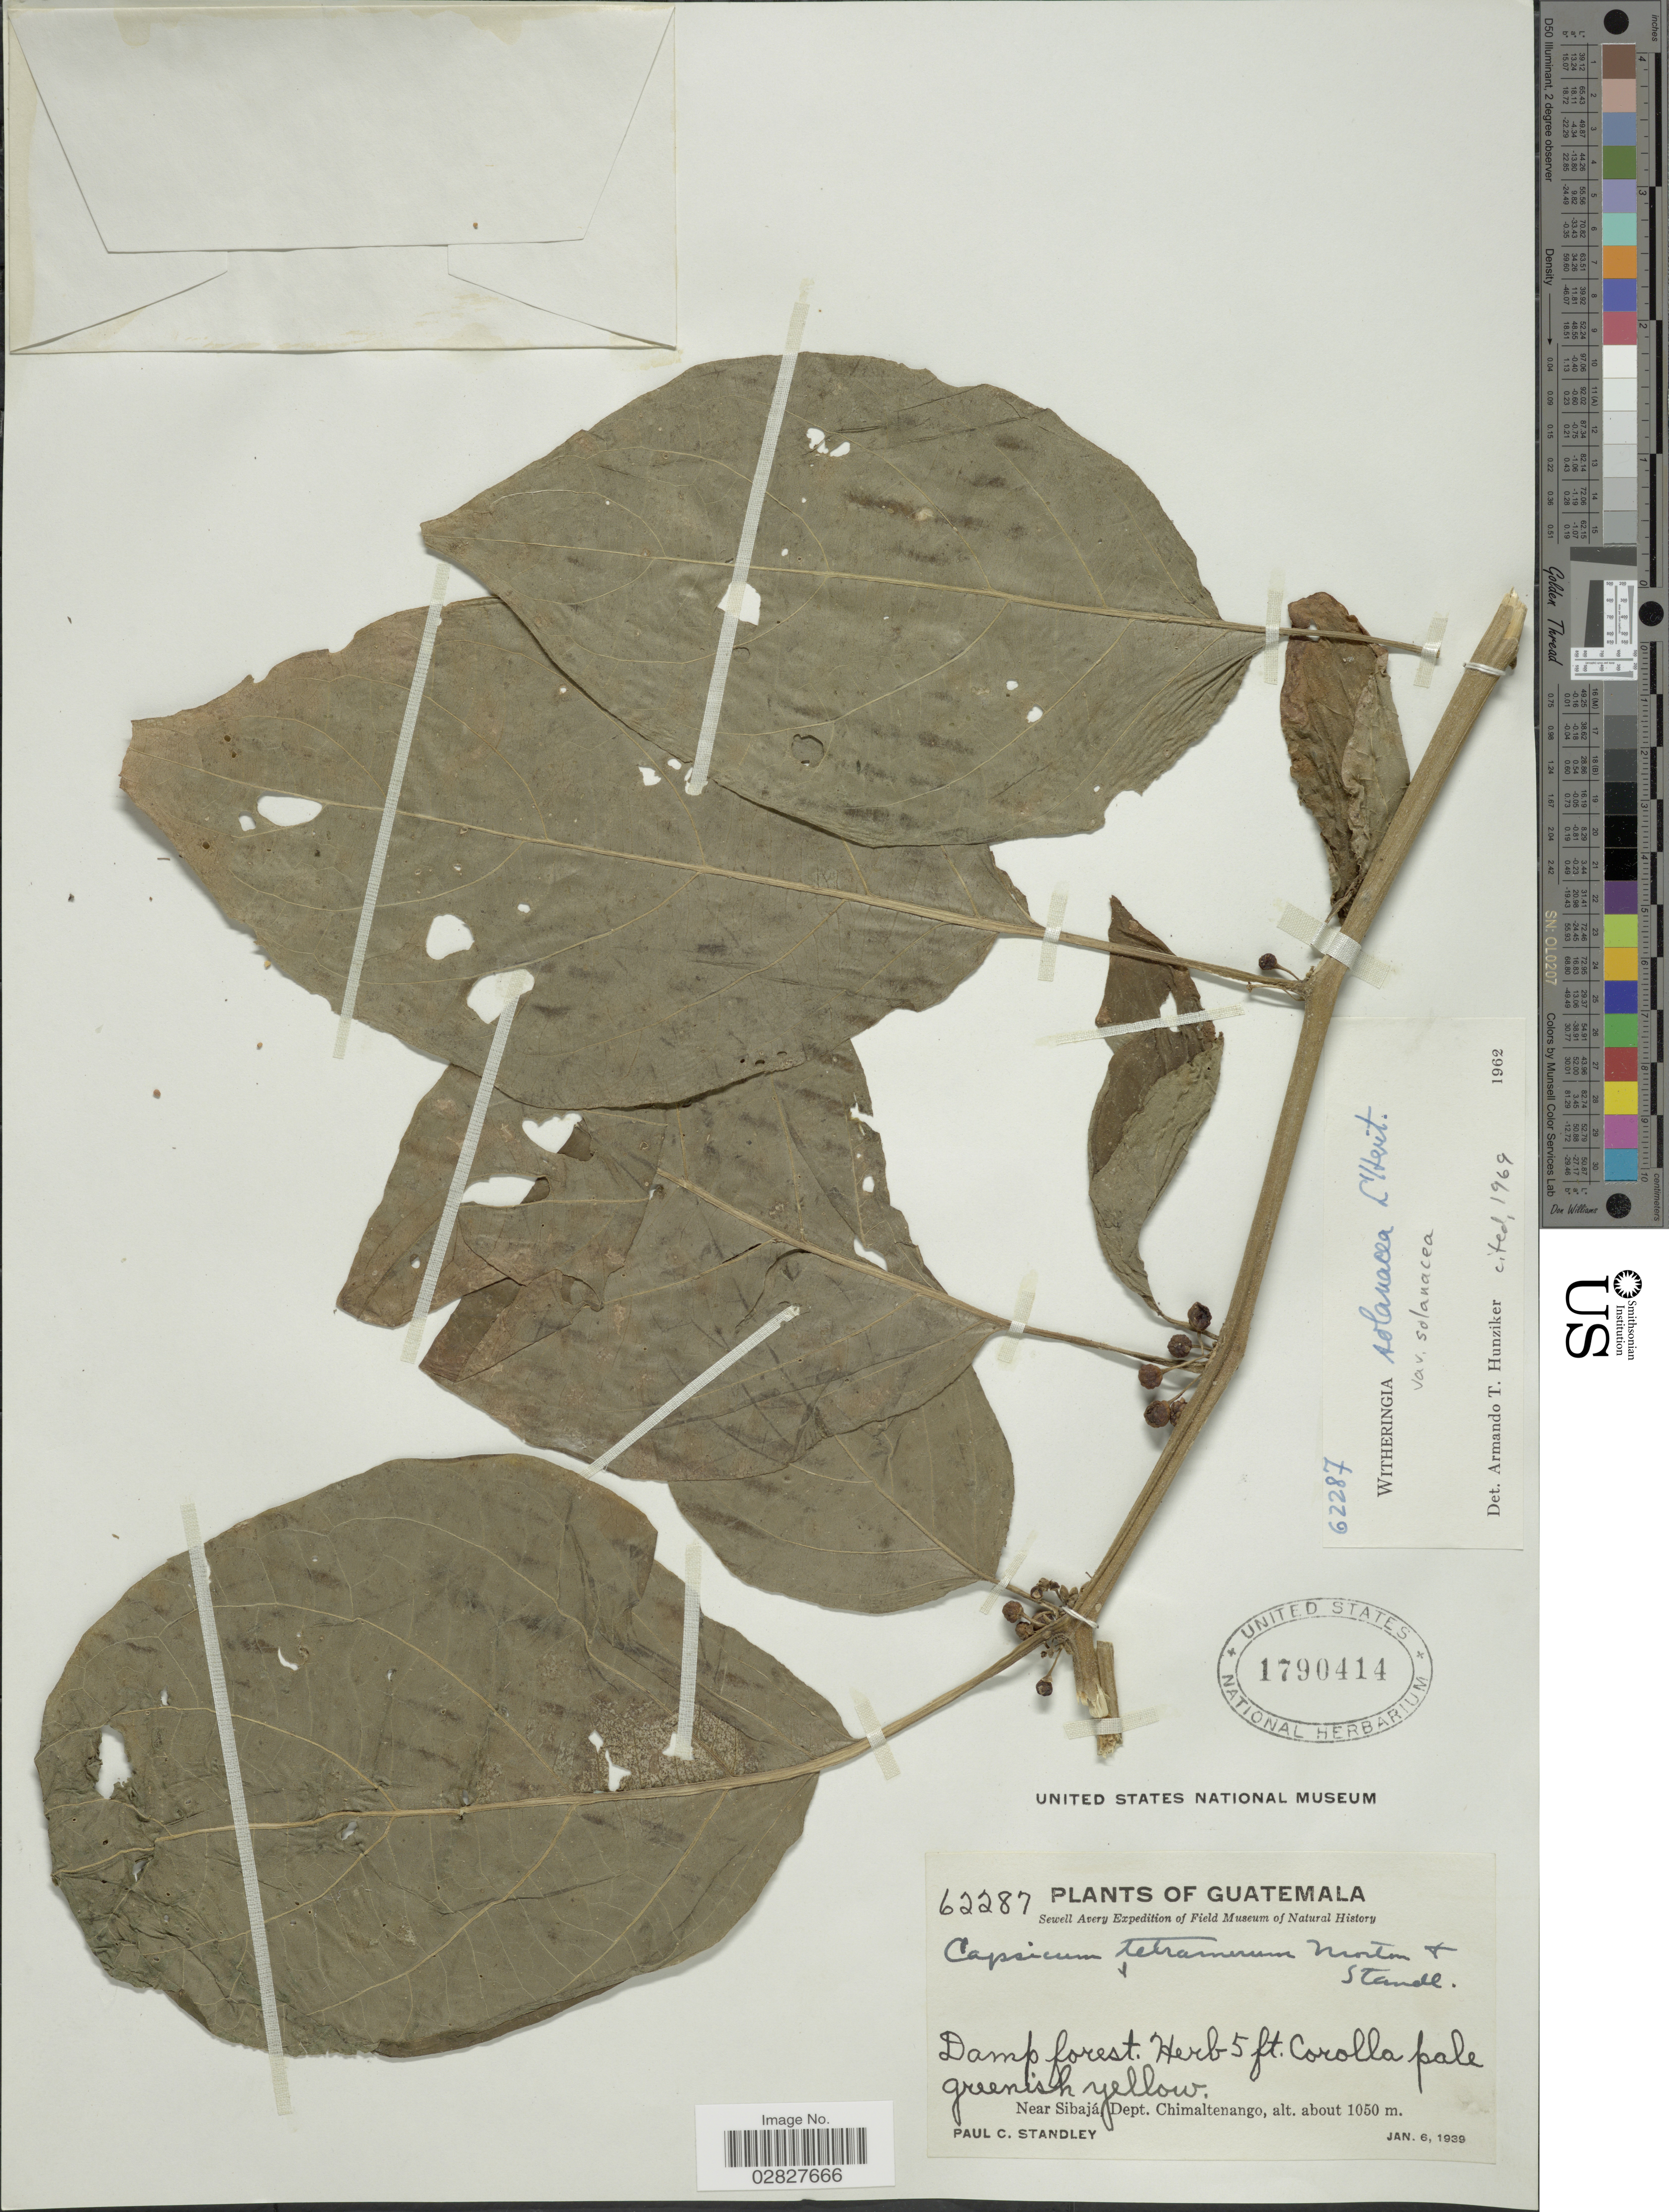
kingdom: Plantae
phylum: Tracheophyta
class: Magnoliopsida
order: Solanales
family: Solanaceae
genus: Witheringia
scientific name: Witheringia solanacea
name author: L'Hér.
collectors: P. C. Standley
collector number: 62287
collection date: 1939-01-06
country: Guatemala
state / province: Chimaltenango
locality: Near Sibajá, Dept. Chimaltenango.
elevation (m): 1050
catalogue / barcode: US 1790414